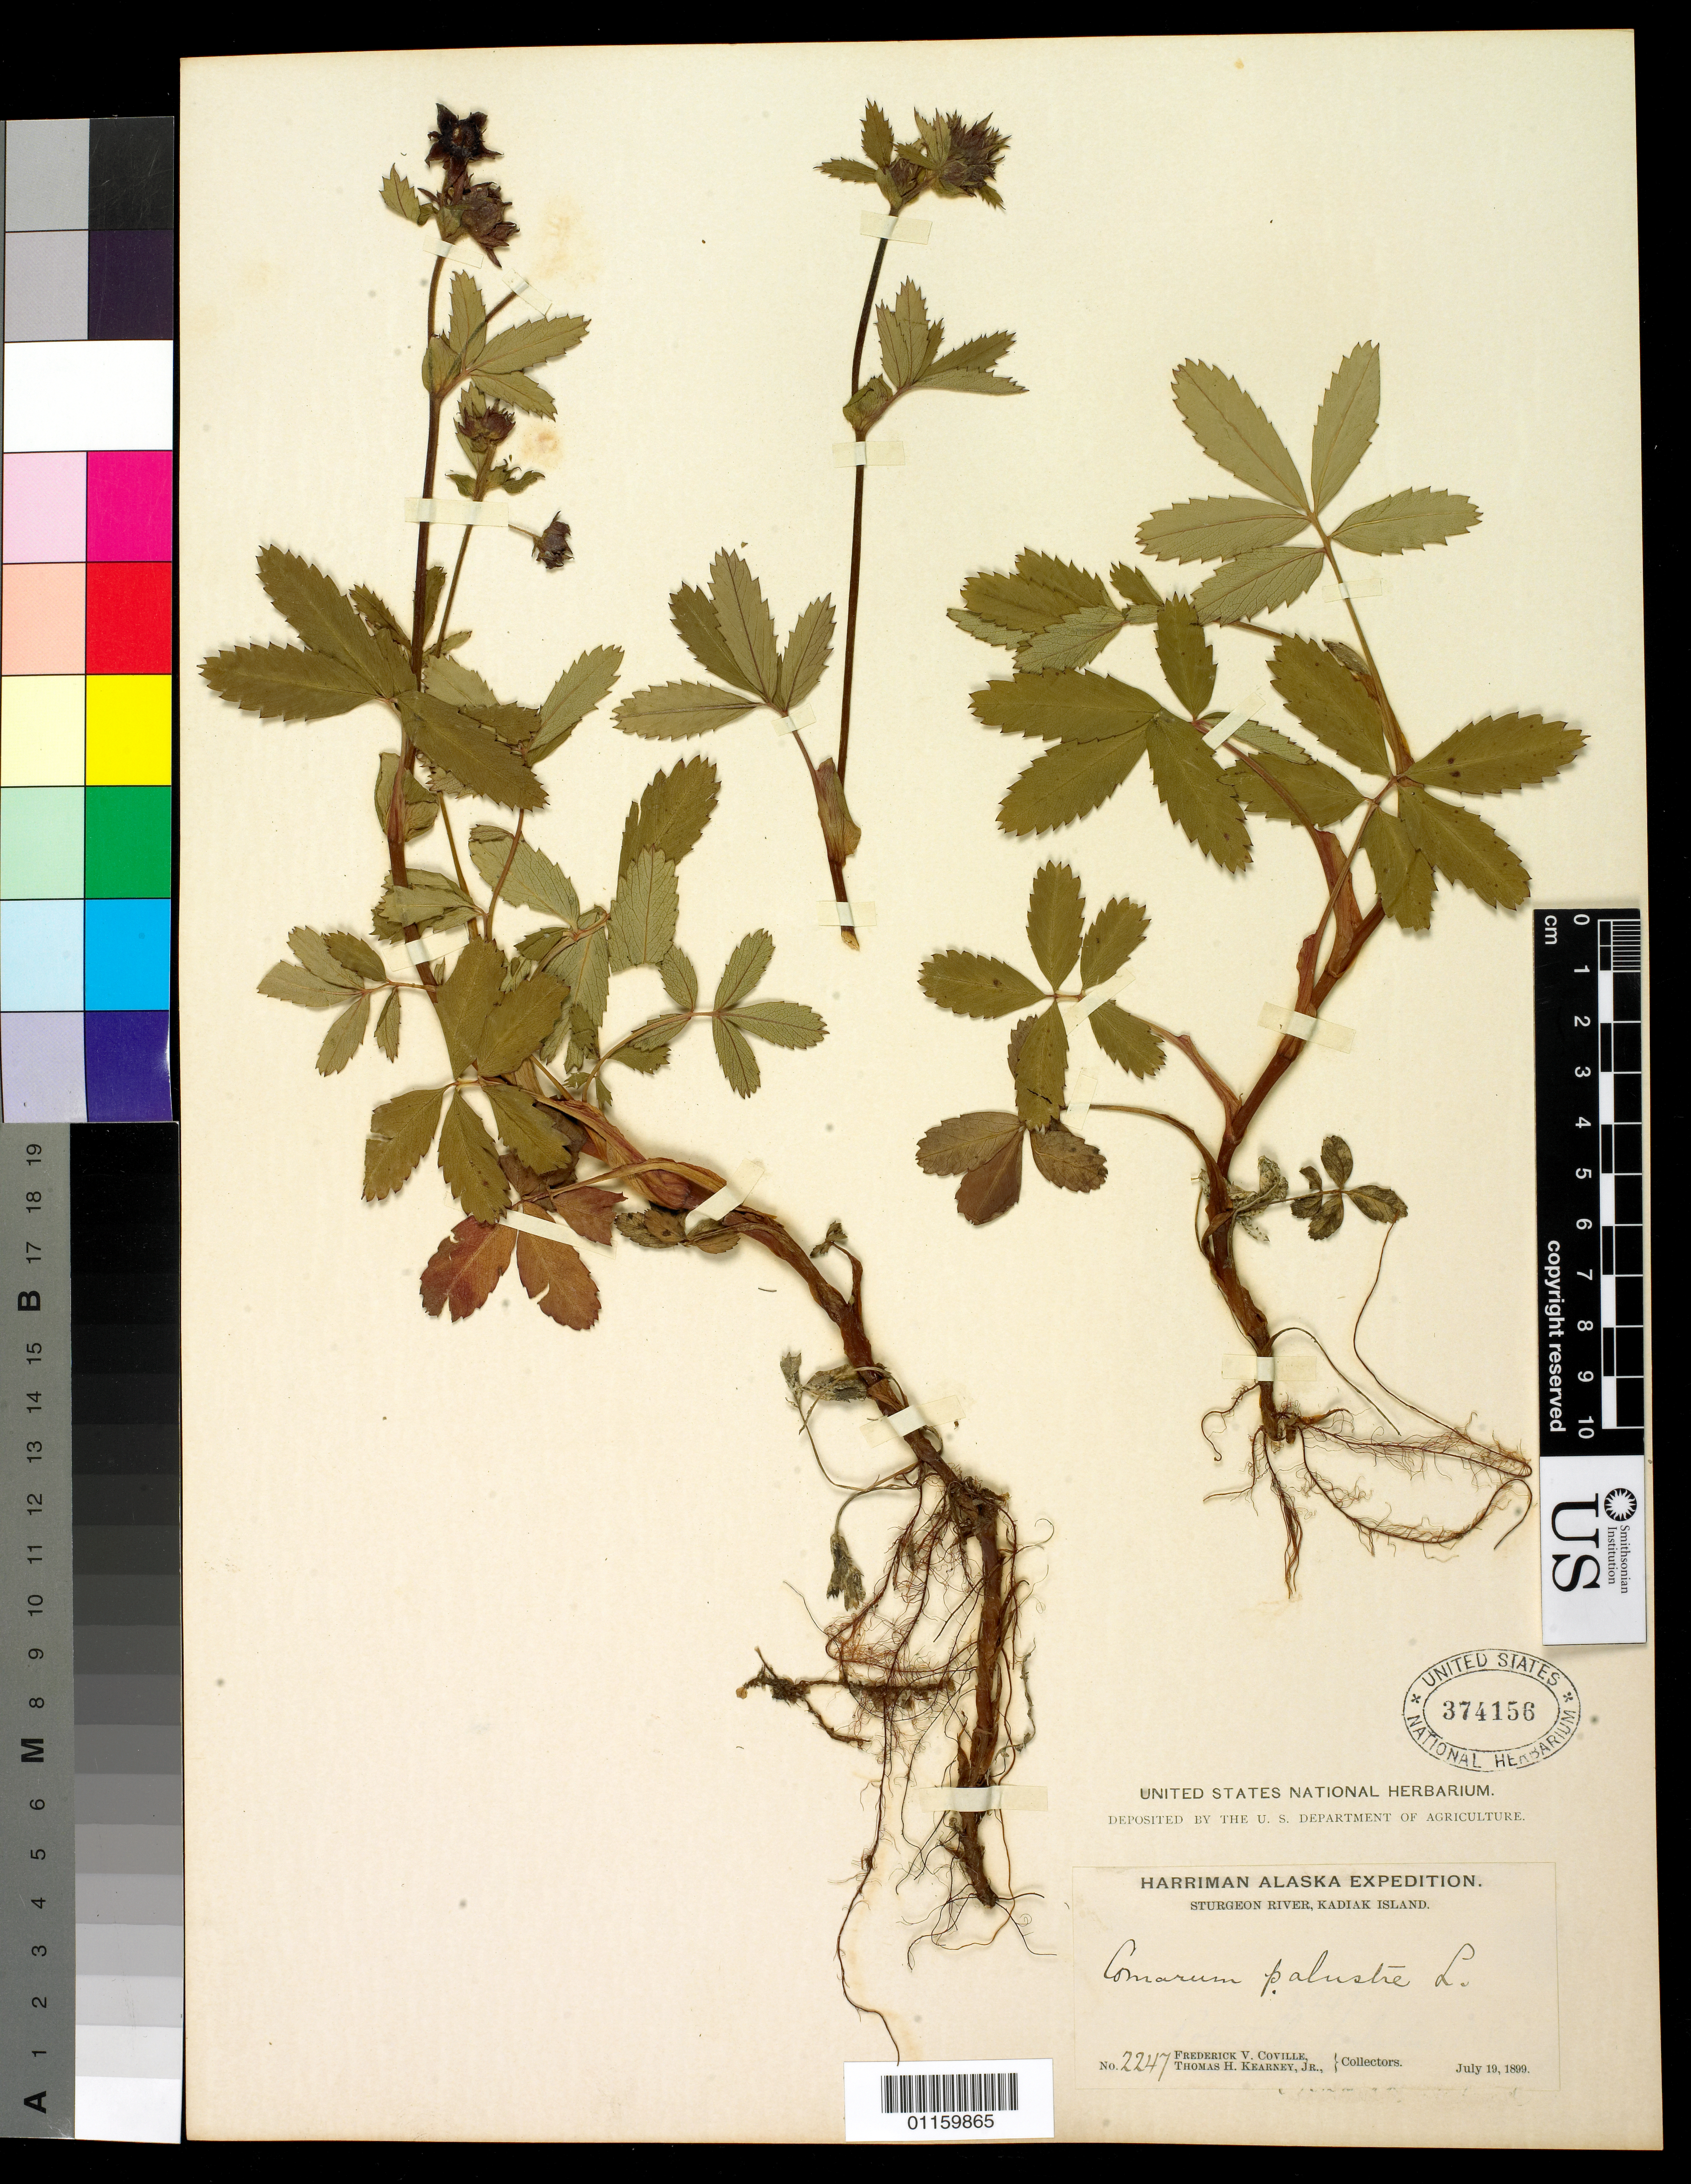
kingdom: Plantae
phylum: Tracheophyta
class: Magnoliopsida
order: Rosales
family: Rosaceae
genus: Comarum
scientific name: Comarum palustre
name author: L.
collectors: F. V. Coville & T. H. Kearney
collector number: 2247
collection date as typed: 19 Jul 1899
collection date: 1899-07-19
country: United States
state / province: Alaska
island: Kodiak [Kadiak]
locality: Sturgeon River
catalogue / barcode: US 374156